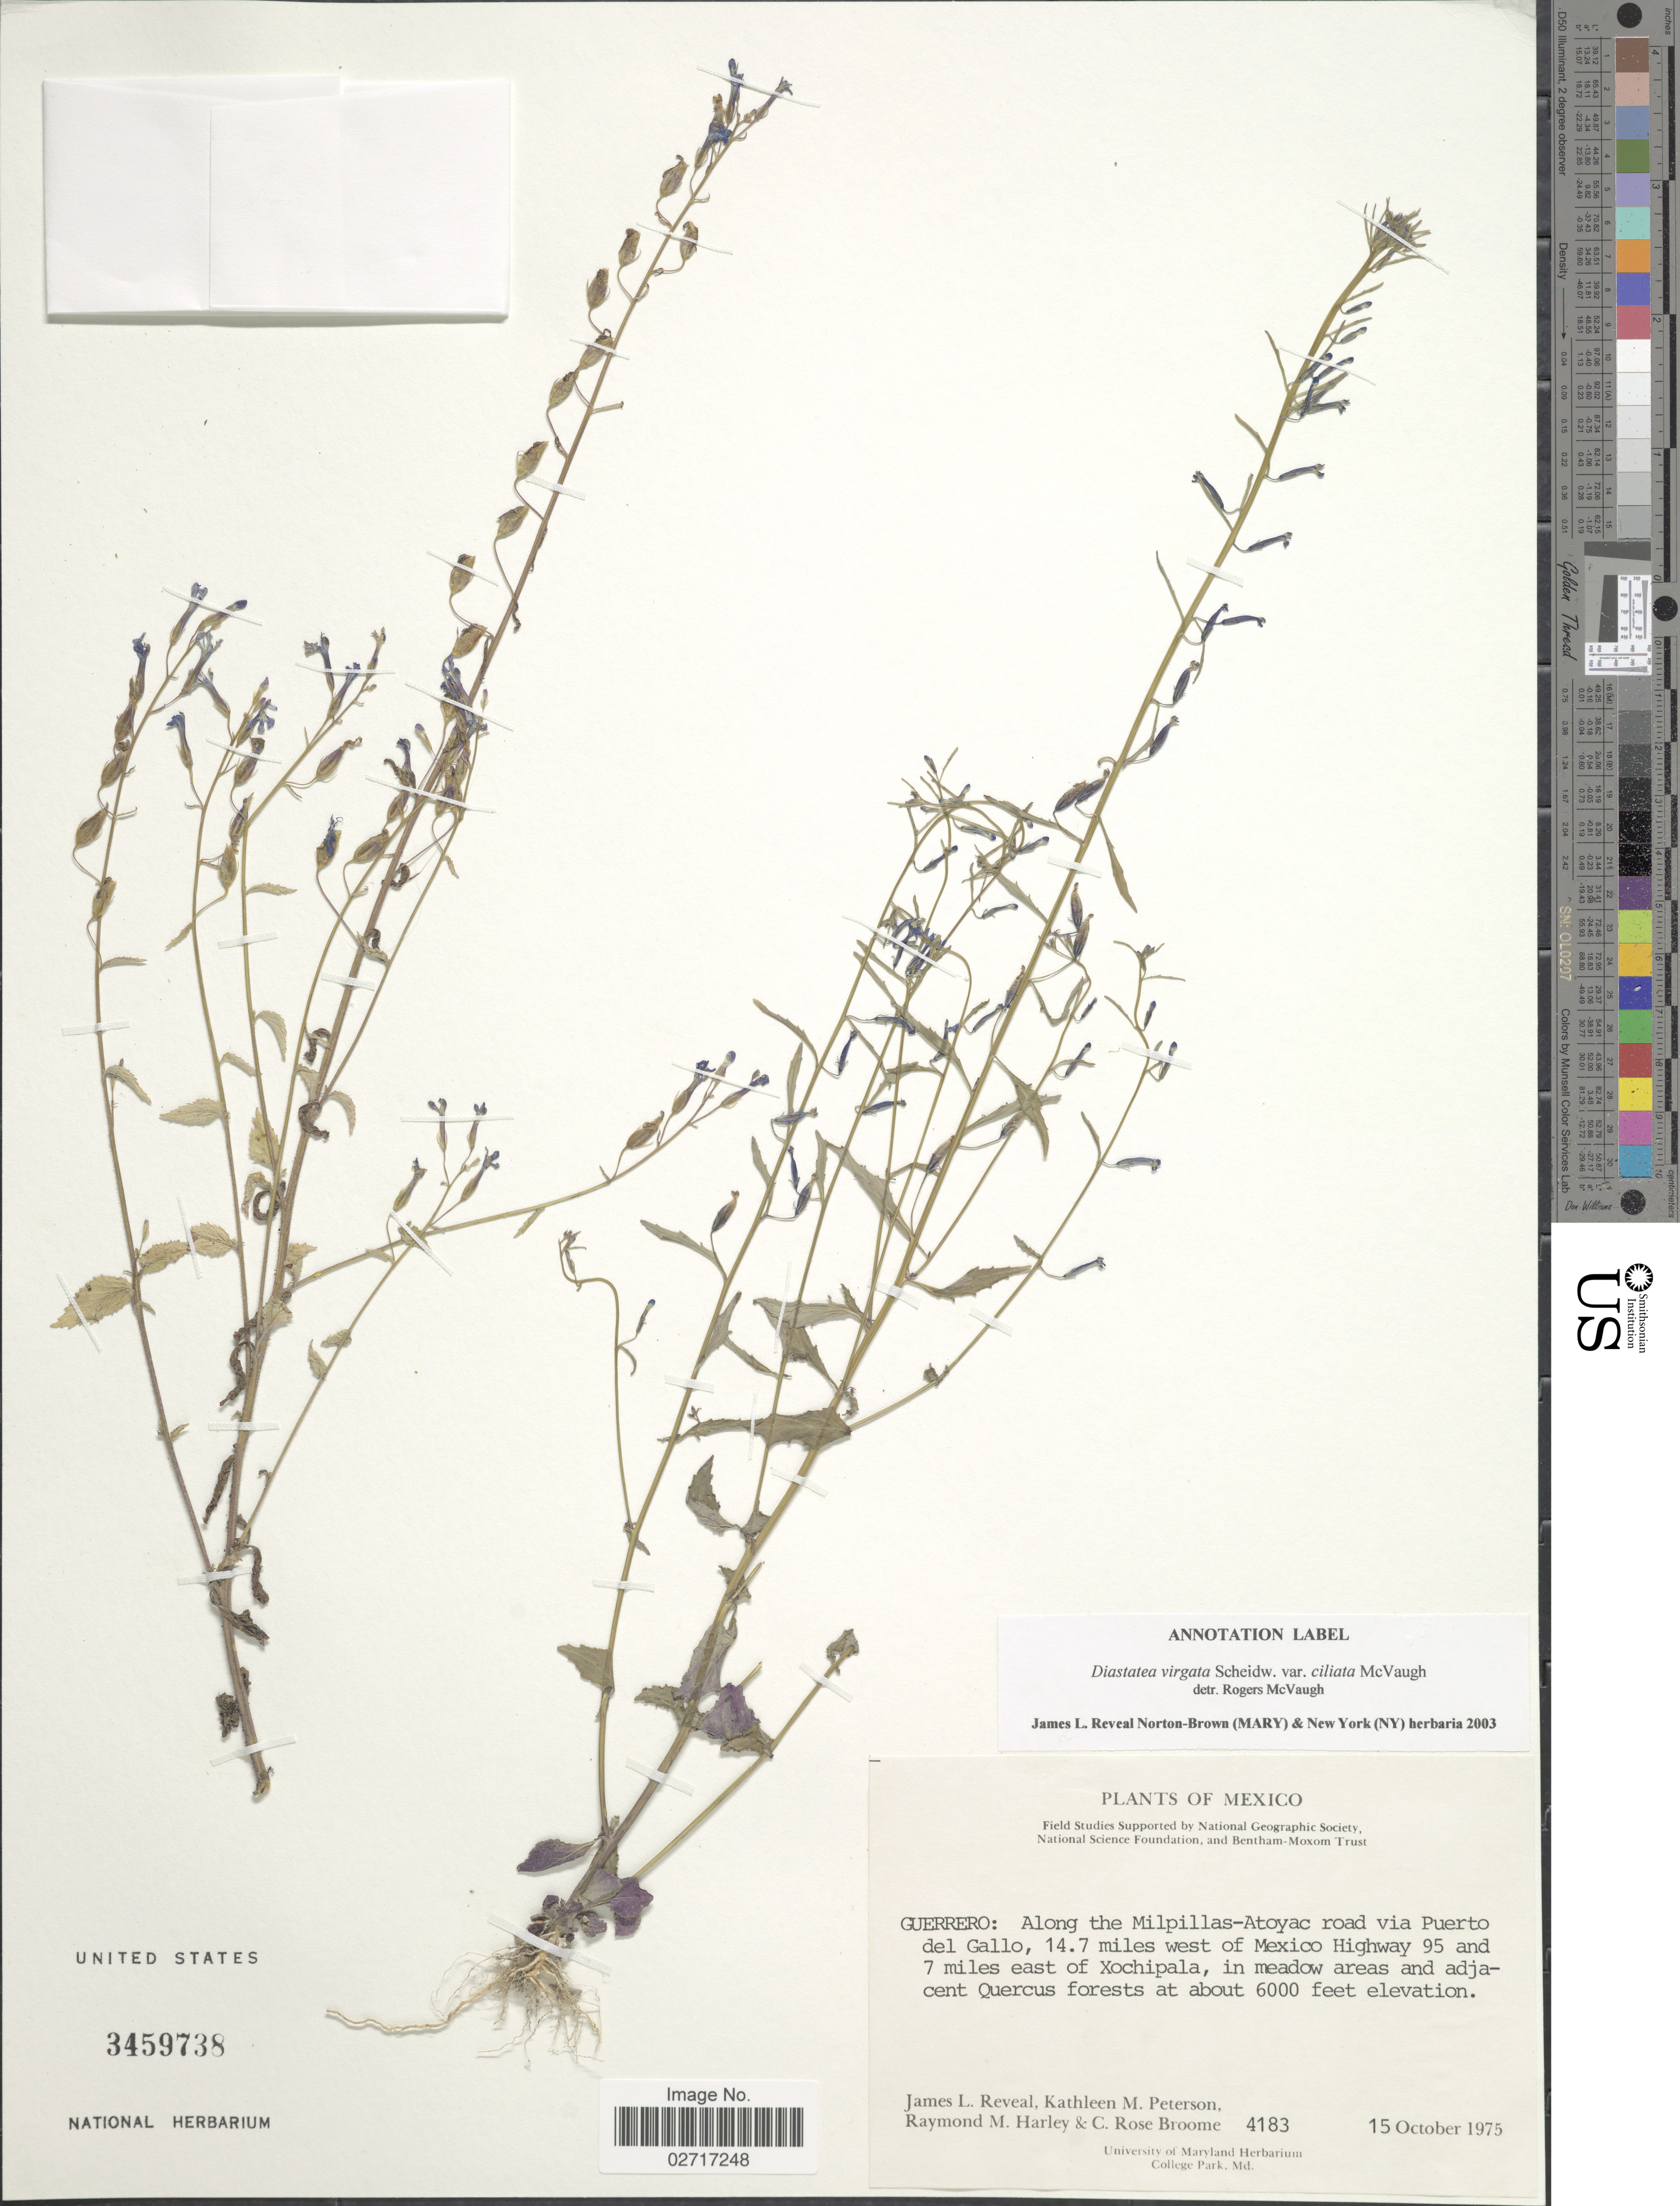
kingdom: Plantae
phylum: Tracheophyta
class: Magnoliopsida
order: Asterales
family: Campanulaceae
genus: Diastatea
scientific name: Diastatea virgata var. ciliata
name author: McVaugh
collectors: J. L. Reveal, K. Peterson, R. M. Harley & C. R. Broome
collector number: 4183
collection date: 1975-10-15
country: Mexico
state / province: Guerrero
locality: Along the Milpillas- Atoyac road via Puerto del Gallo, 14.7 miles west of Mexico Highway 95 and 7 miles east of Xochipala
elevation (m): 1829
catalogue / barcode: US 3459738